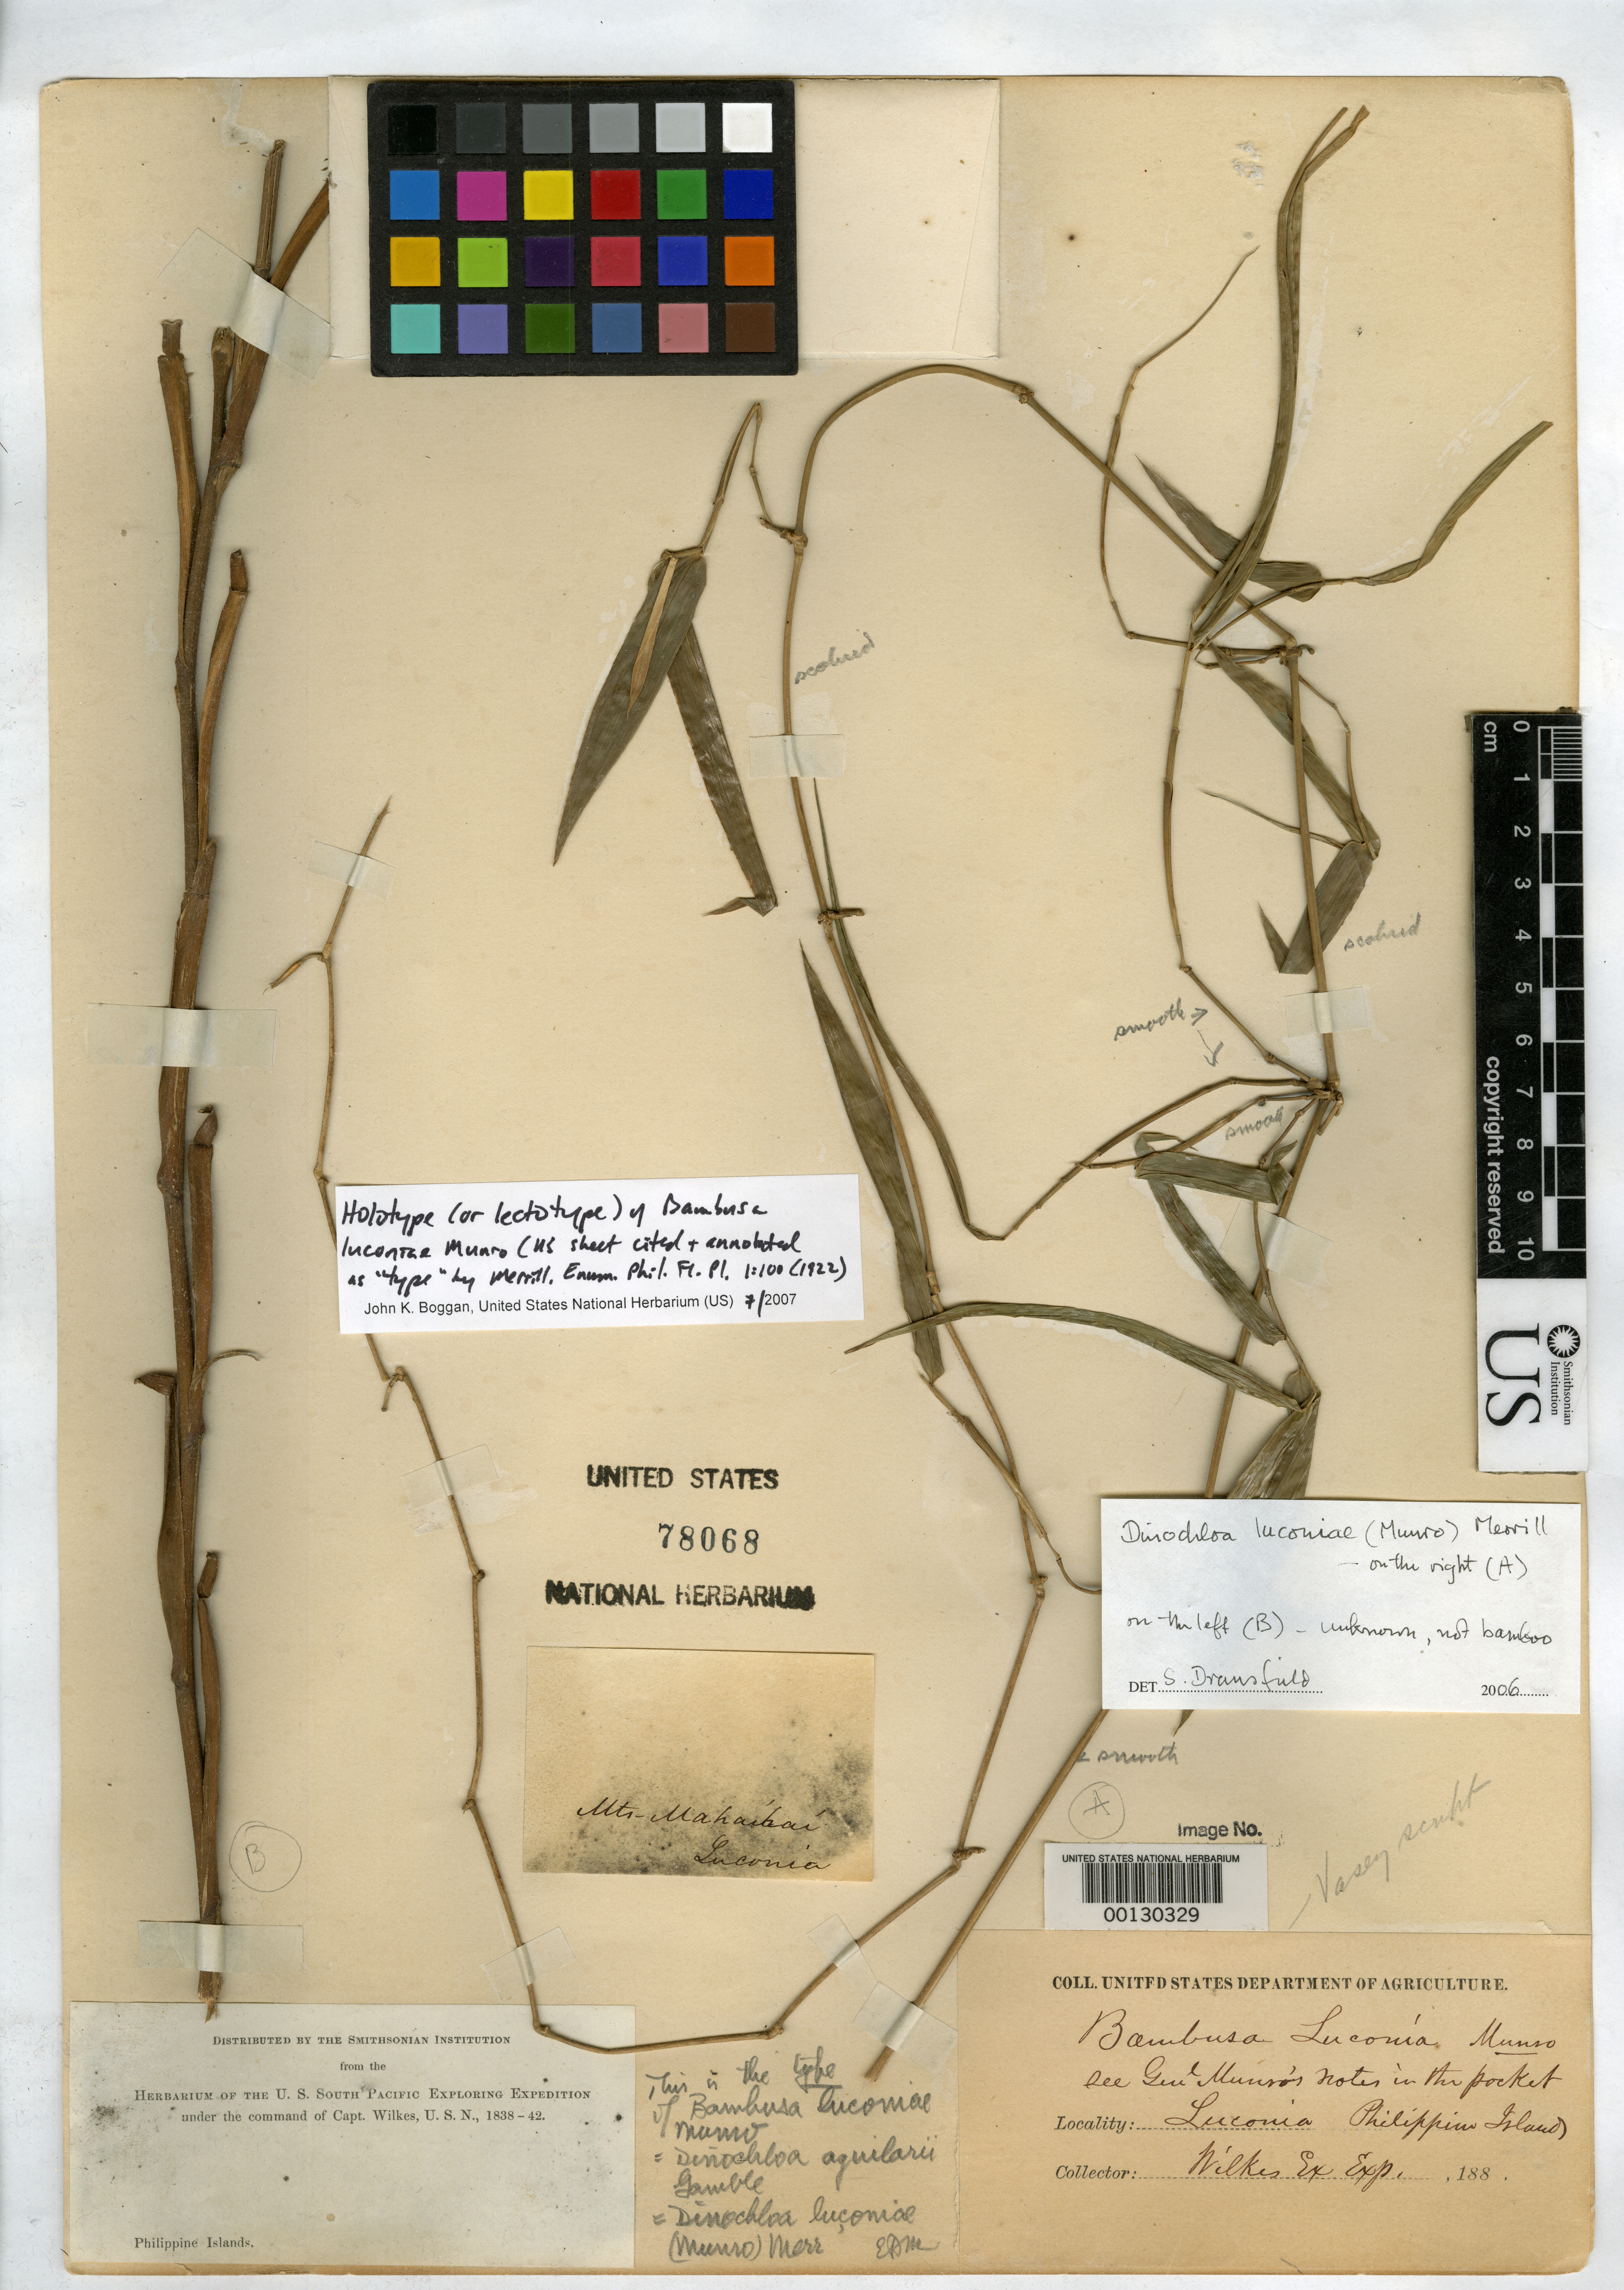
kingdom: Plantae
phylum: Tracheophyta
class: Liliopsida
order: Poales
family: Poaceae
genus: Bambusa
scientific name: Bambusa luconiae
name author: Munro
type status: Holotype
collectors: Wilkes Explor. Exped.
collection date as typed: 1838 to -- --- 1842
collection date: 1838/1842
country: Philippines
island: Luzon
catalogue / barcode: US 78068